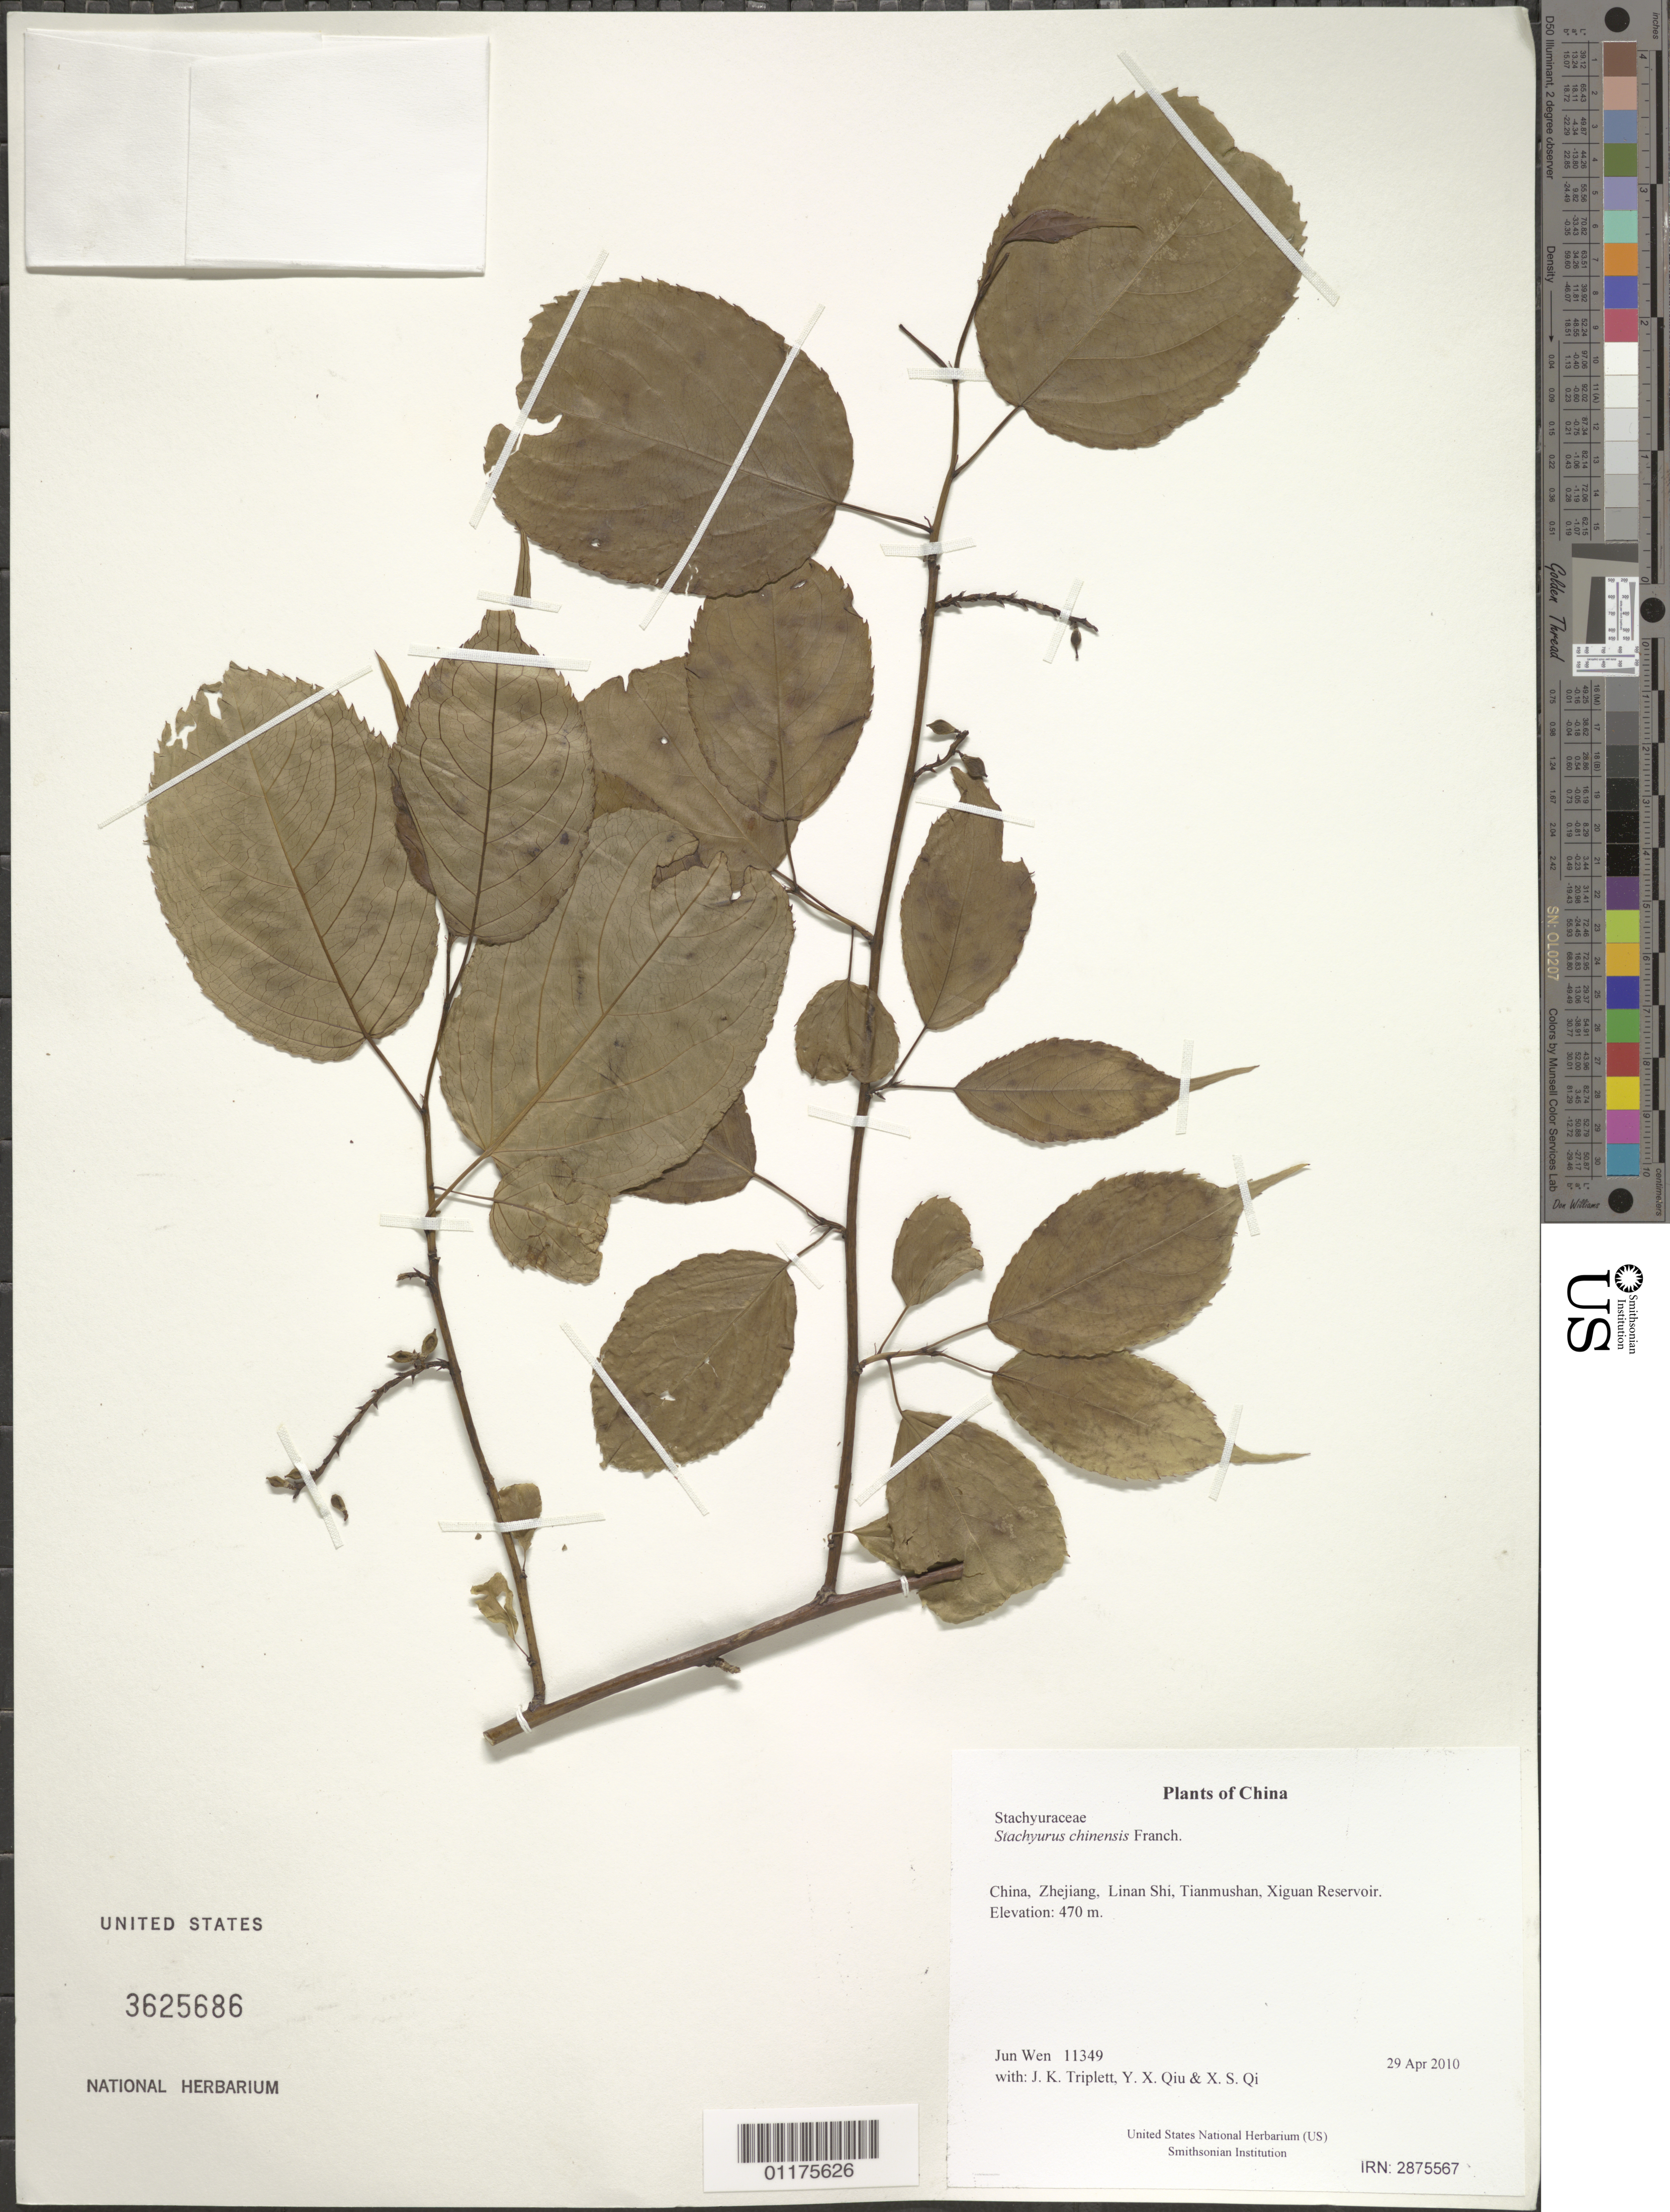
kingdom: Plantae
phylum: Tracheophyta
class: Magnoliopsida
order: Crossosomatales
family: Stachyuraceae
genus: Stachyurus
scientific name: Stachyurus chinensis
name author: Franch.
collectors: J. Wen, J. K. Triplett, Y. X. Qiu & X. S. Qi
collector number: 11349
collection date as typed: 29 Apr 2010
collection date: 2010-04-29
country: China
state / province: Zhejiang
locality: Linan Shi, Tianmushan, Xiguan Reservoir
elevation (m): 470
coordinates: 30 20.754 N, 119 27.127 E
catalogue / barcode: US 3625686